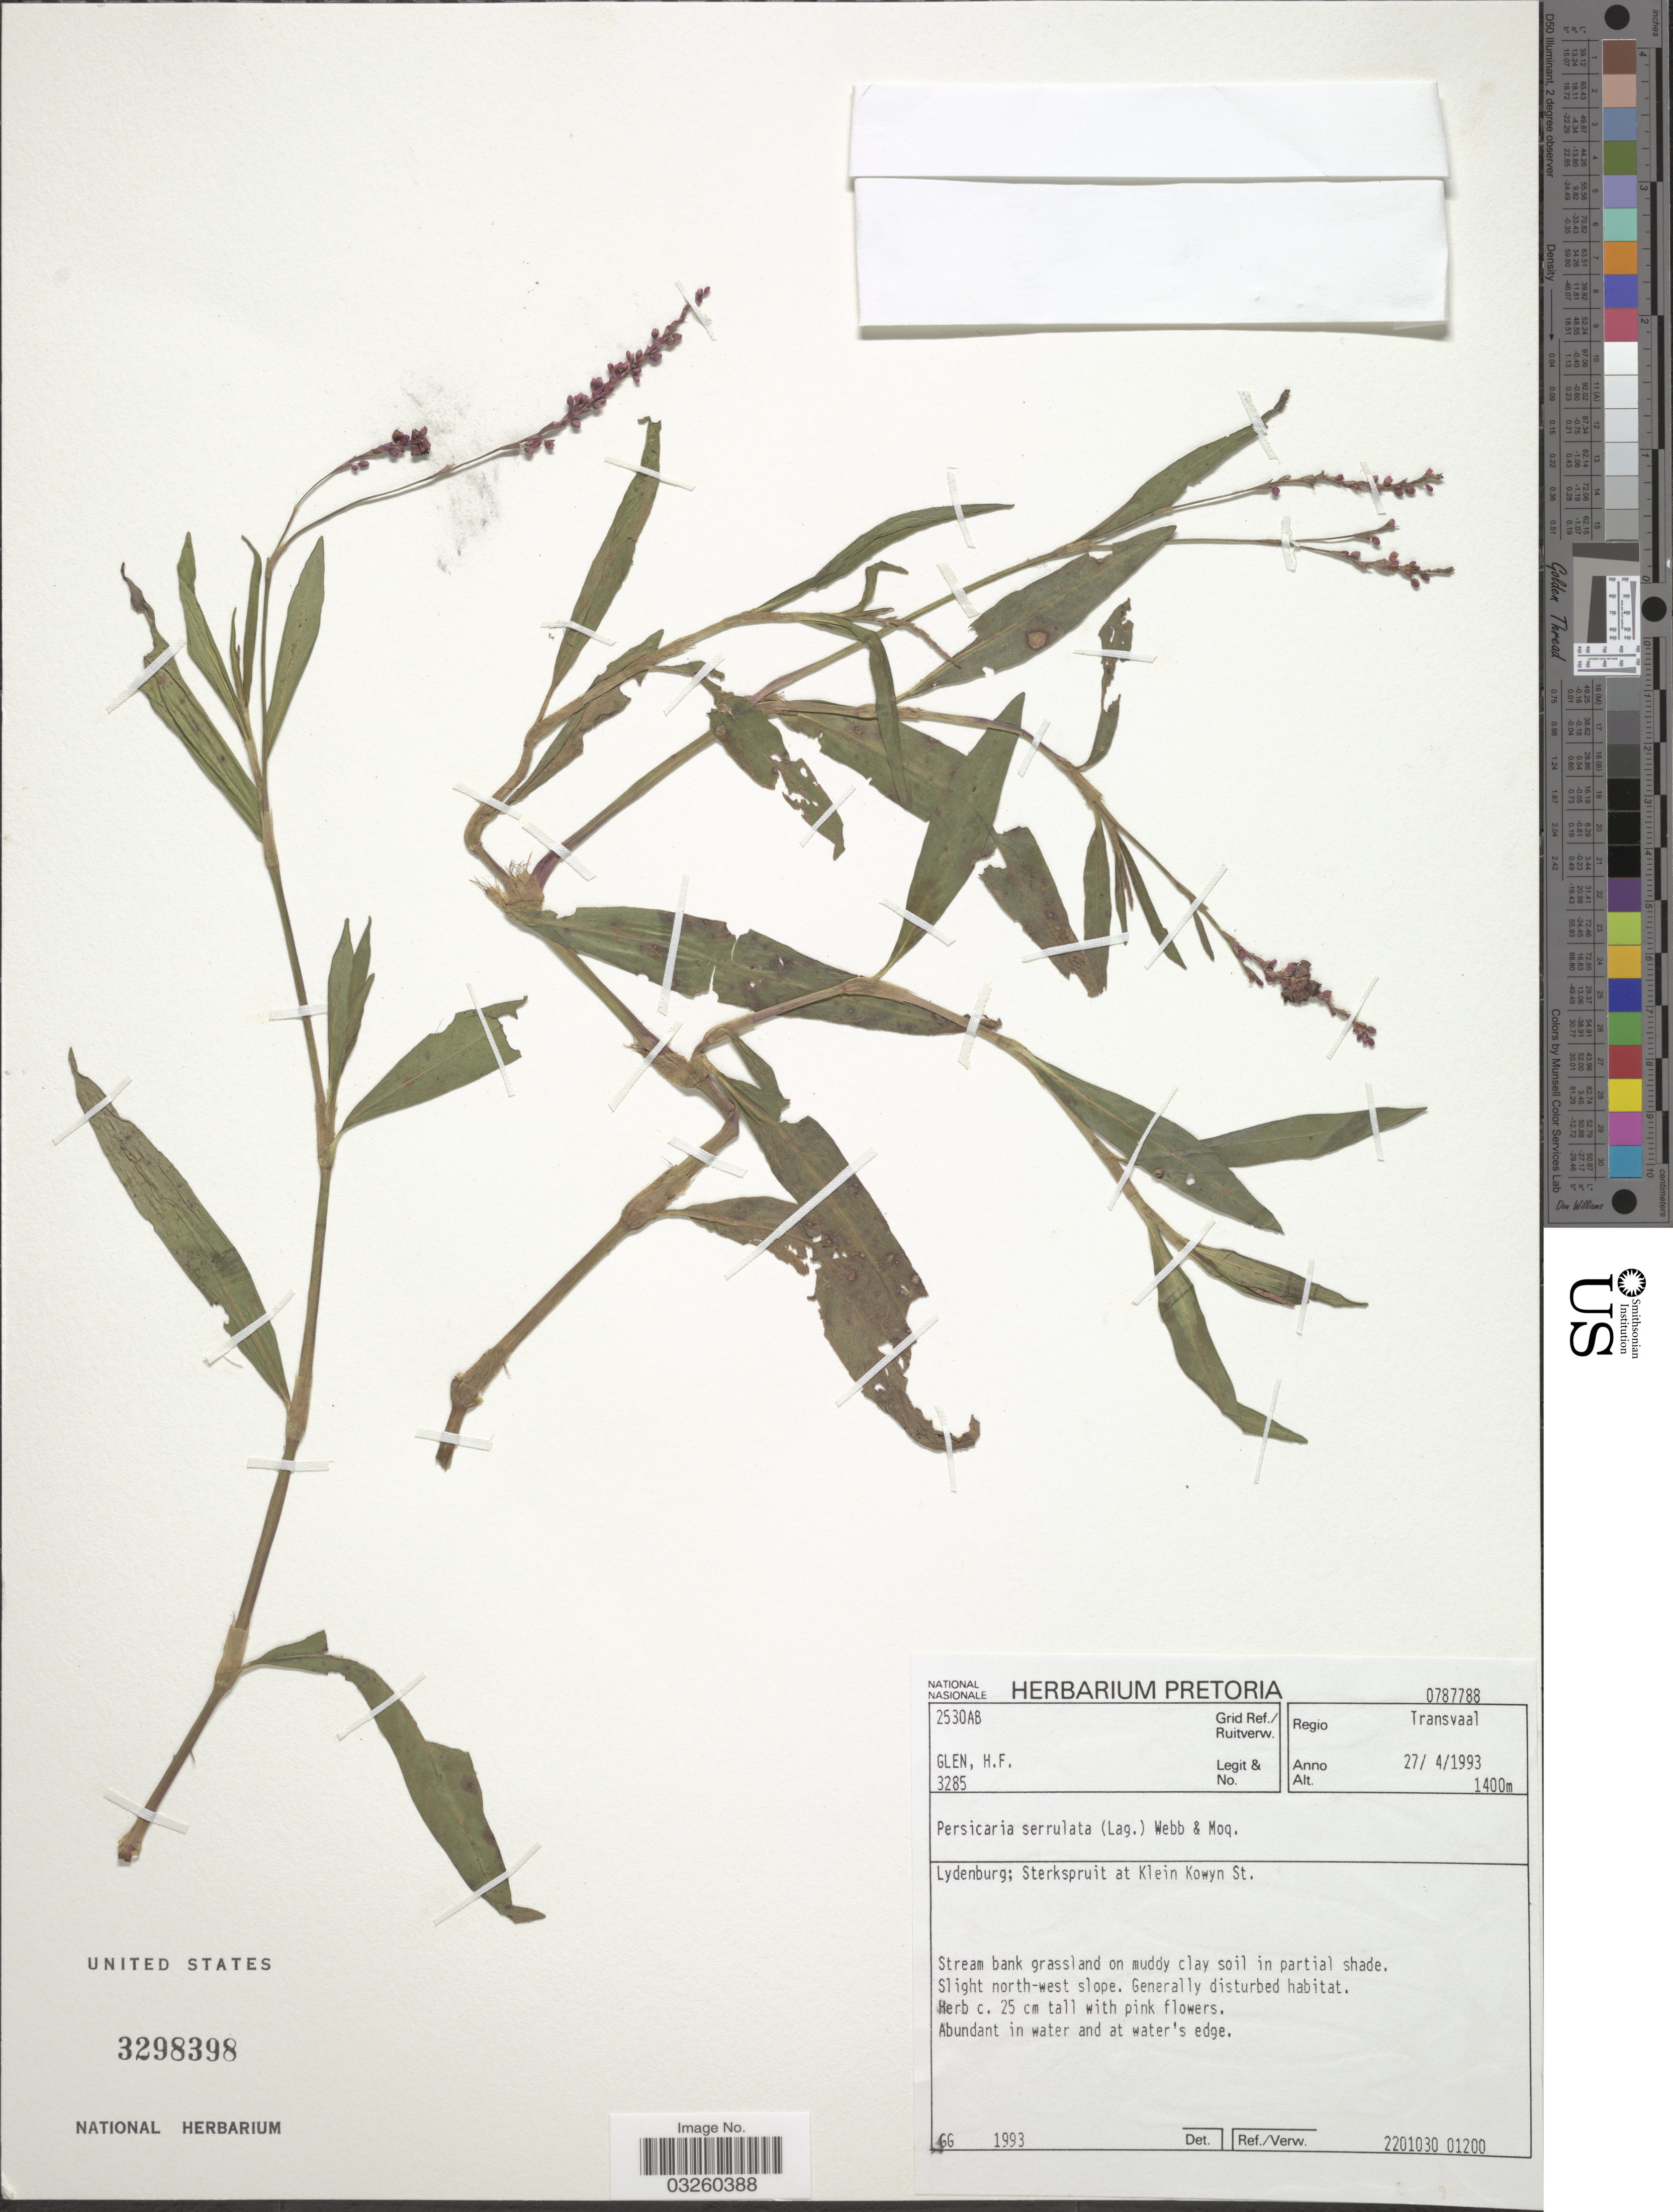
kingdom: Plantae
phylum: Tracheophyta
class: Magnoliopsida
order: Caryophyllales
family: Polygonaceae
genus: Persicaria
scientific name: Persicaria serrulata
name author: Lag.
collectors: H. F. Glen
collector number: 3285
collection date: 1993-04-27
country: South Africa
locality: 2530AB Grid Ref./Ruitverw. Regio Transvaal. Lydenburg; Sterkspruit at Klein Kowyn St.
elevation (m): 1400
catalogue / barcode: US 3298398